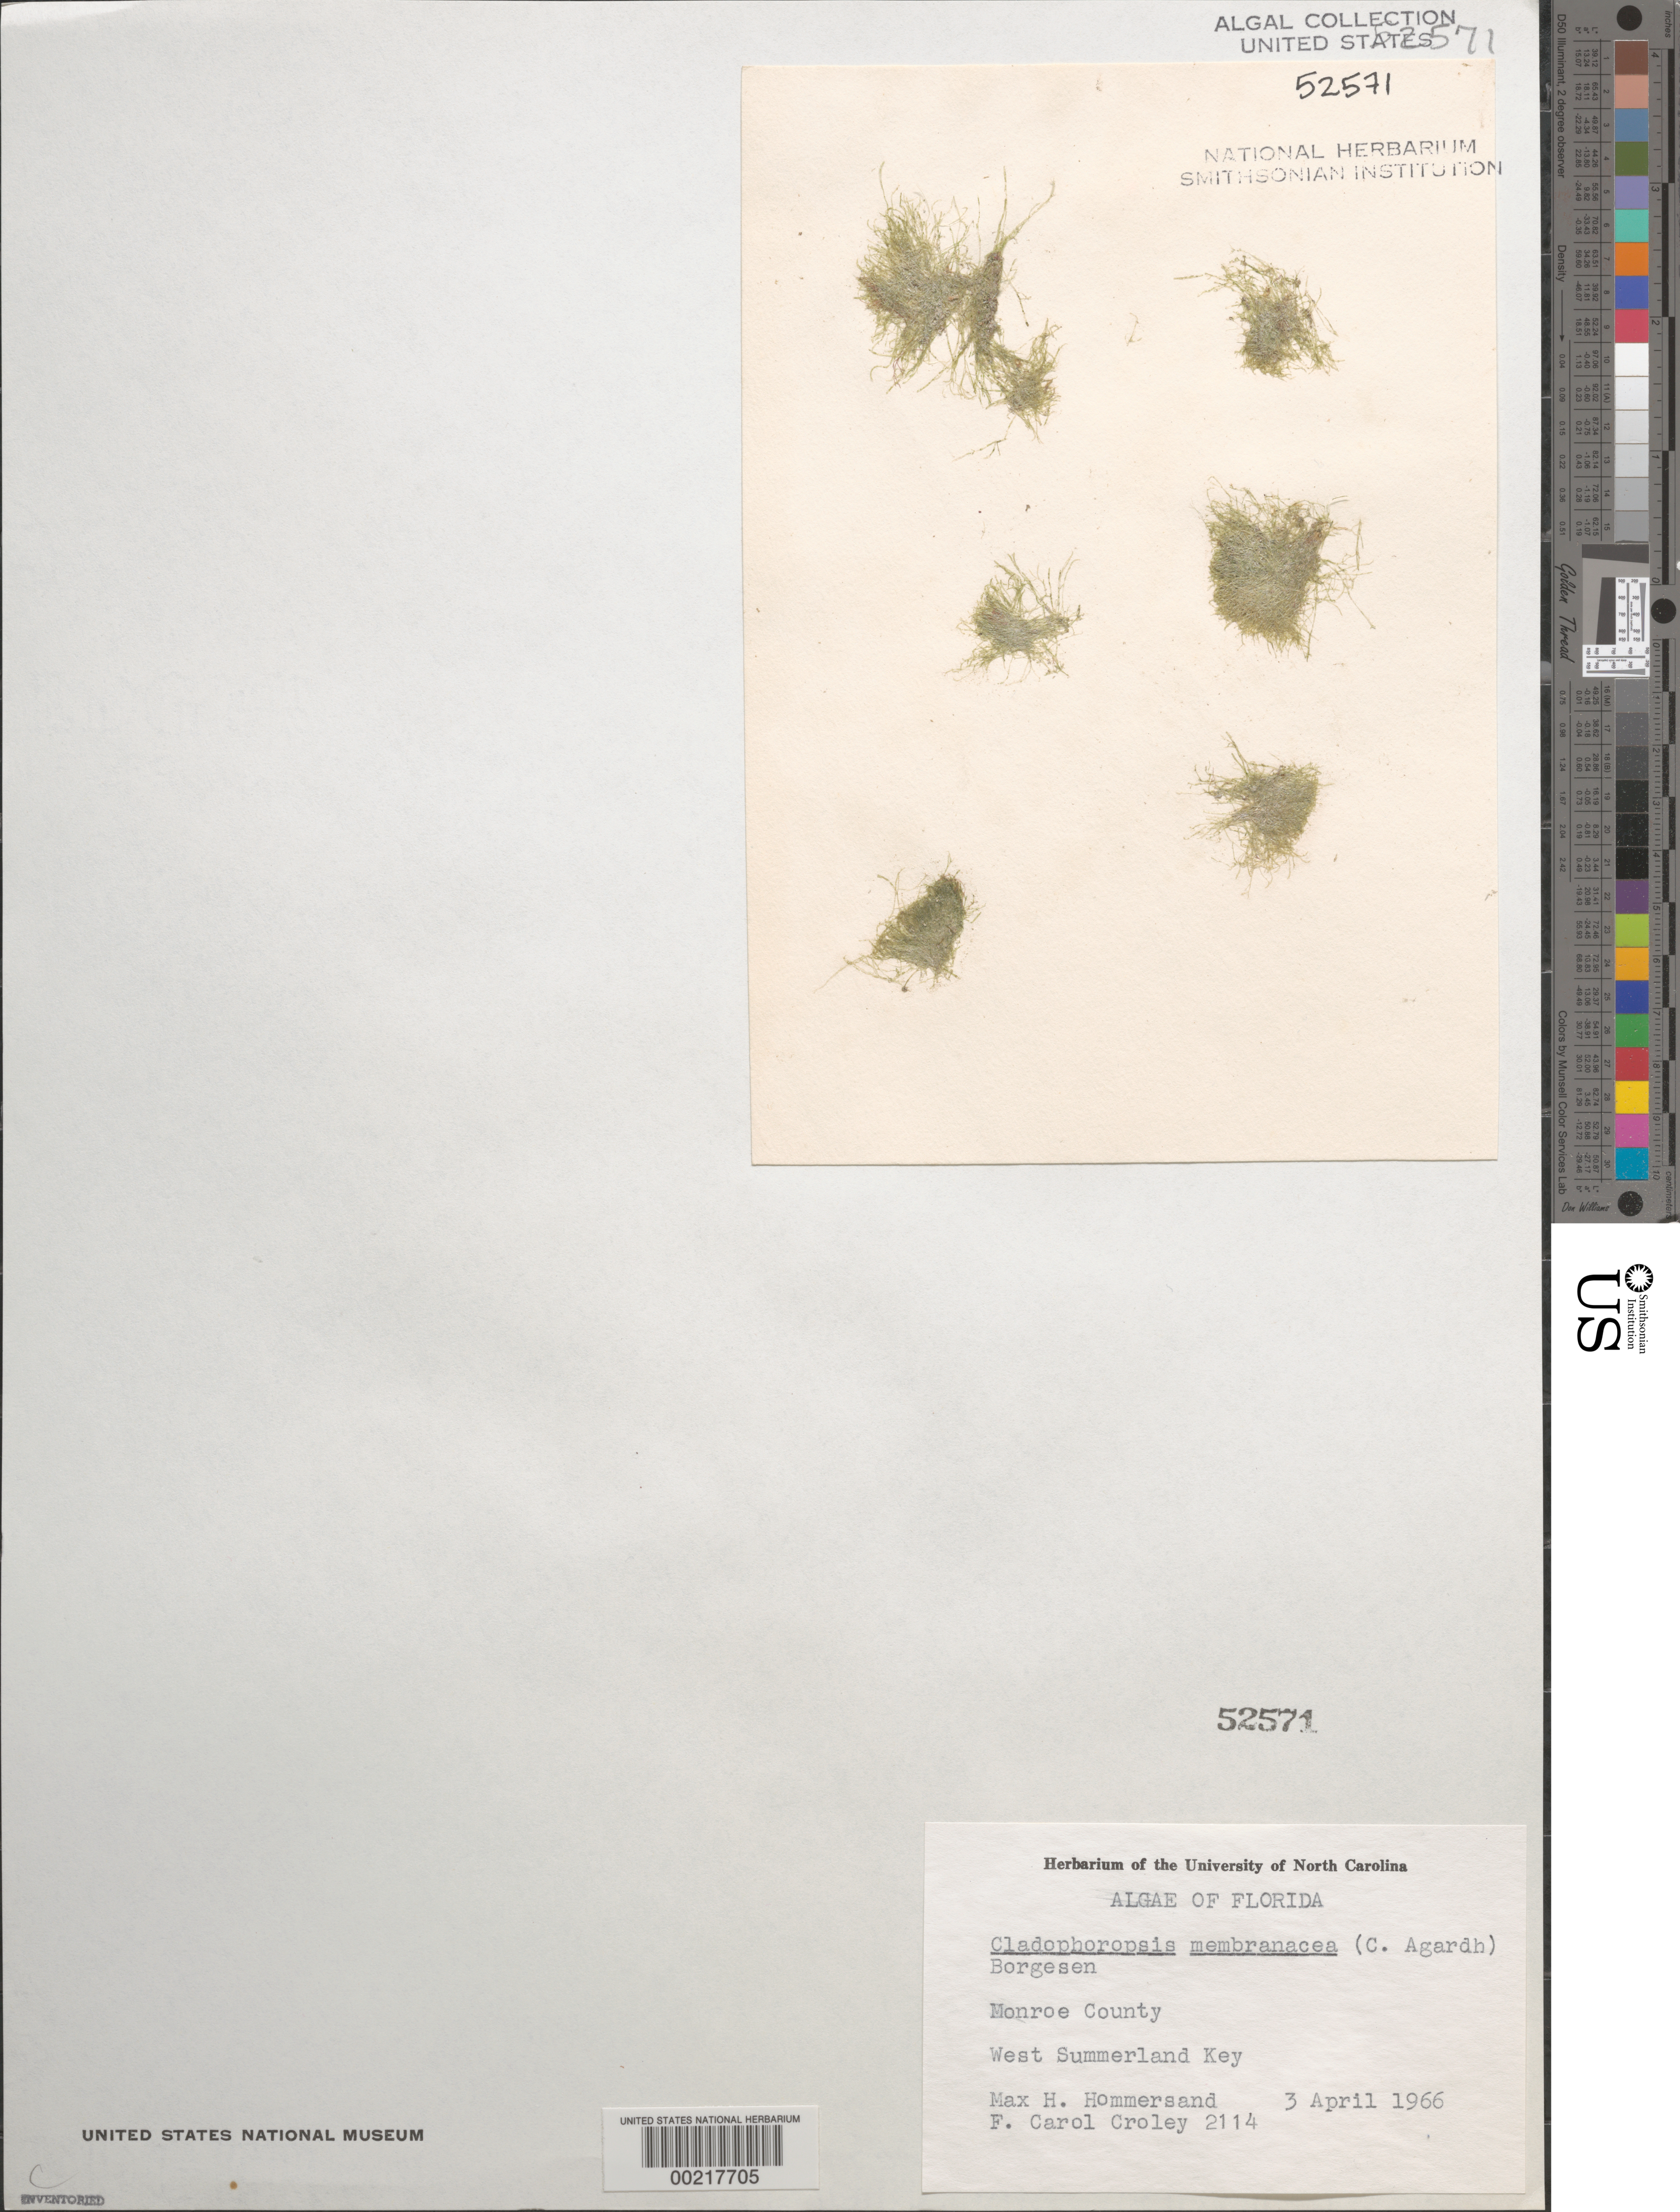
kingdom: Plantae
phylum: Chlorophyta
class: Ulvophyceae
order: Siphonocladales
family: Boodleaceae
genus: Cladophoropsis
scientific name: Cladophoropsis membranacea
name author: (Hofman-Bang) Børgesen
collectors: M. H. Hommersand & F. C. Croley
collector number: FCC 2114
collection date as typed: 03 Apr 1966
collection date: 1966-04-03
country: United States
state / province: Florida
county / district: Monroe County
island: West Summerland Key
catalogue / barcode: US 52571